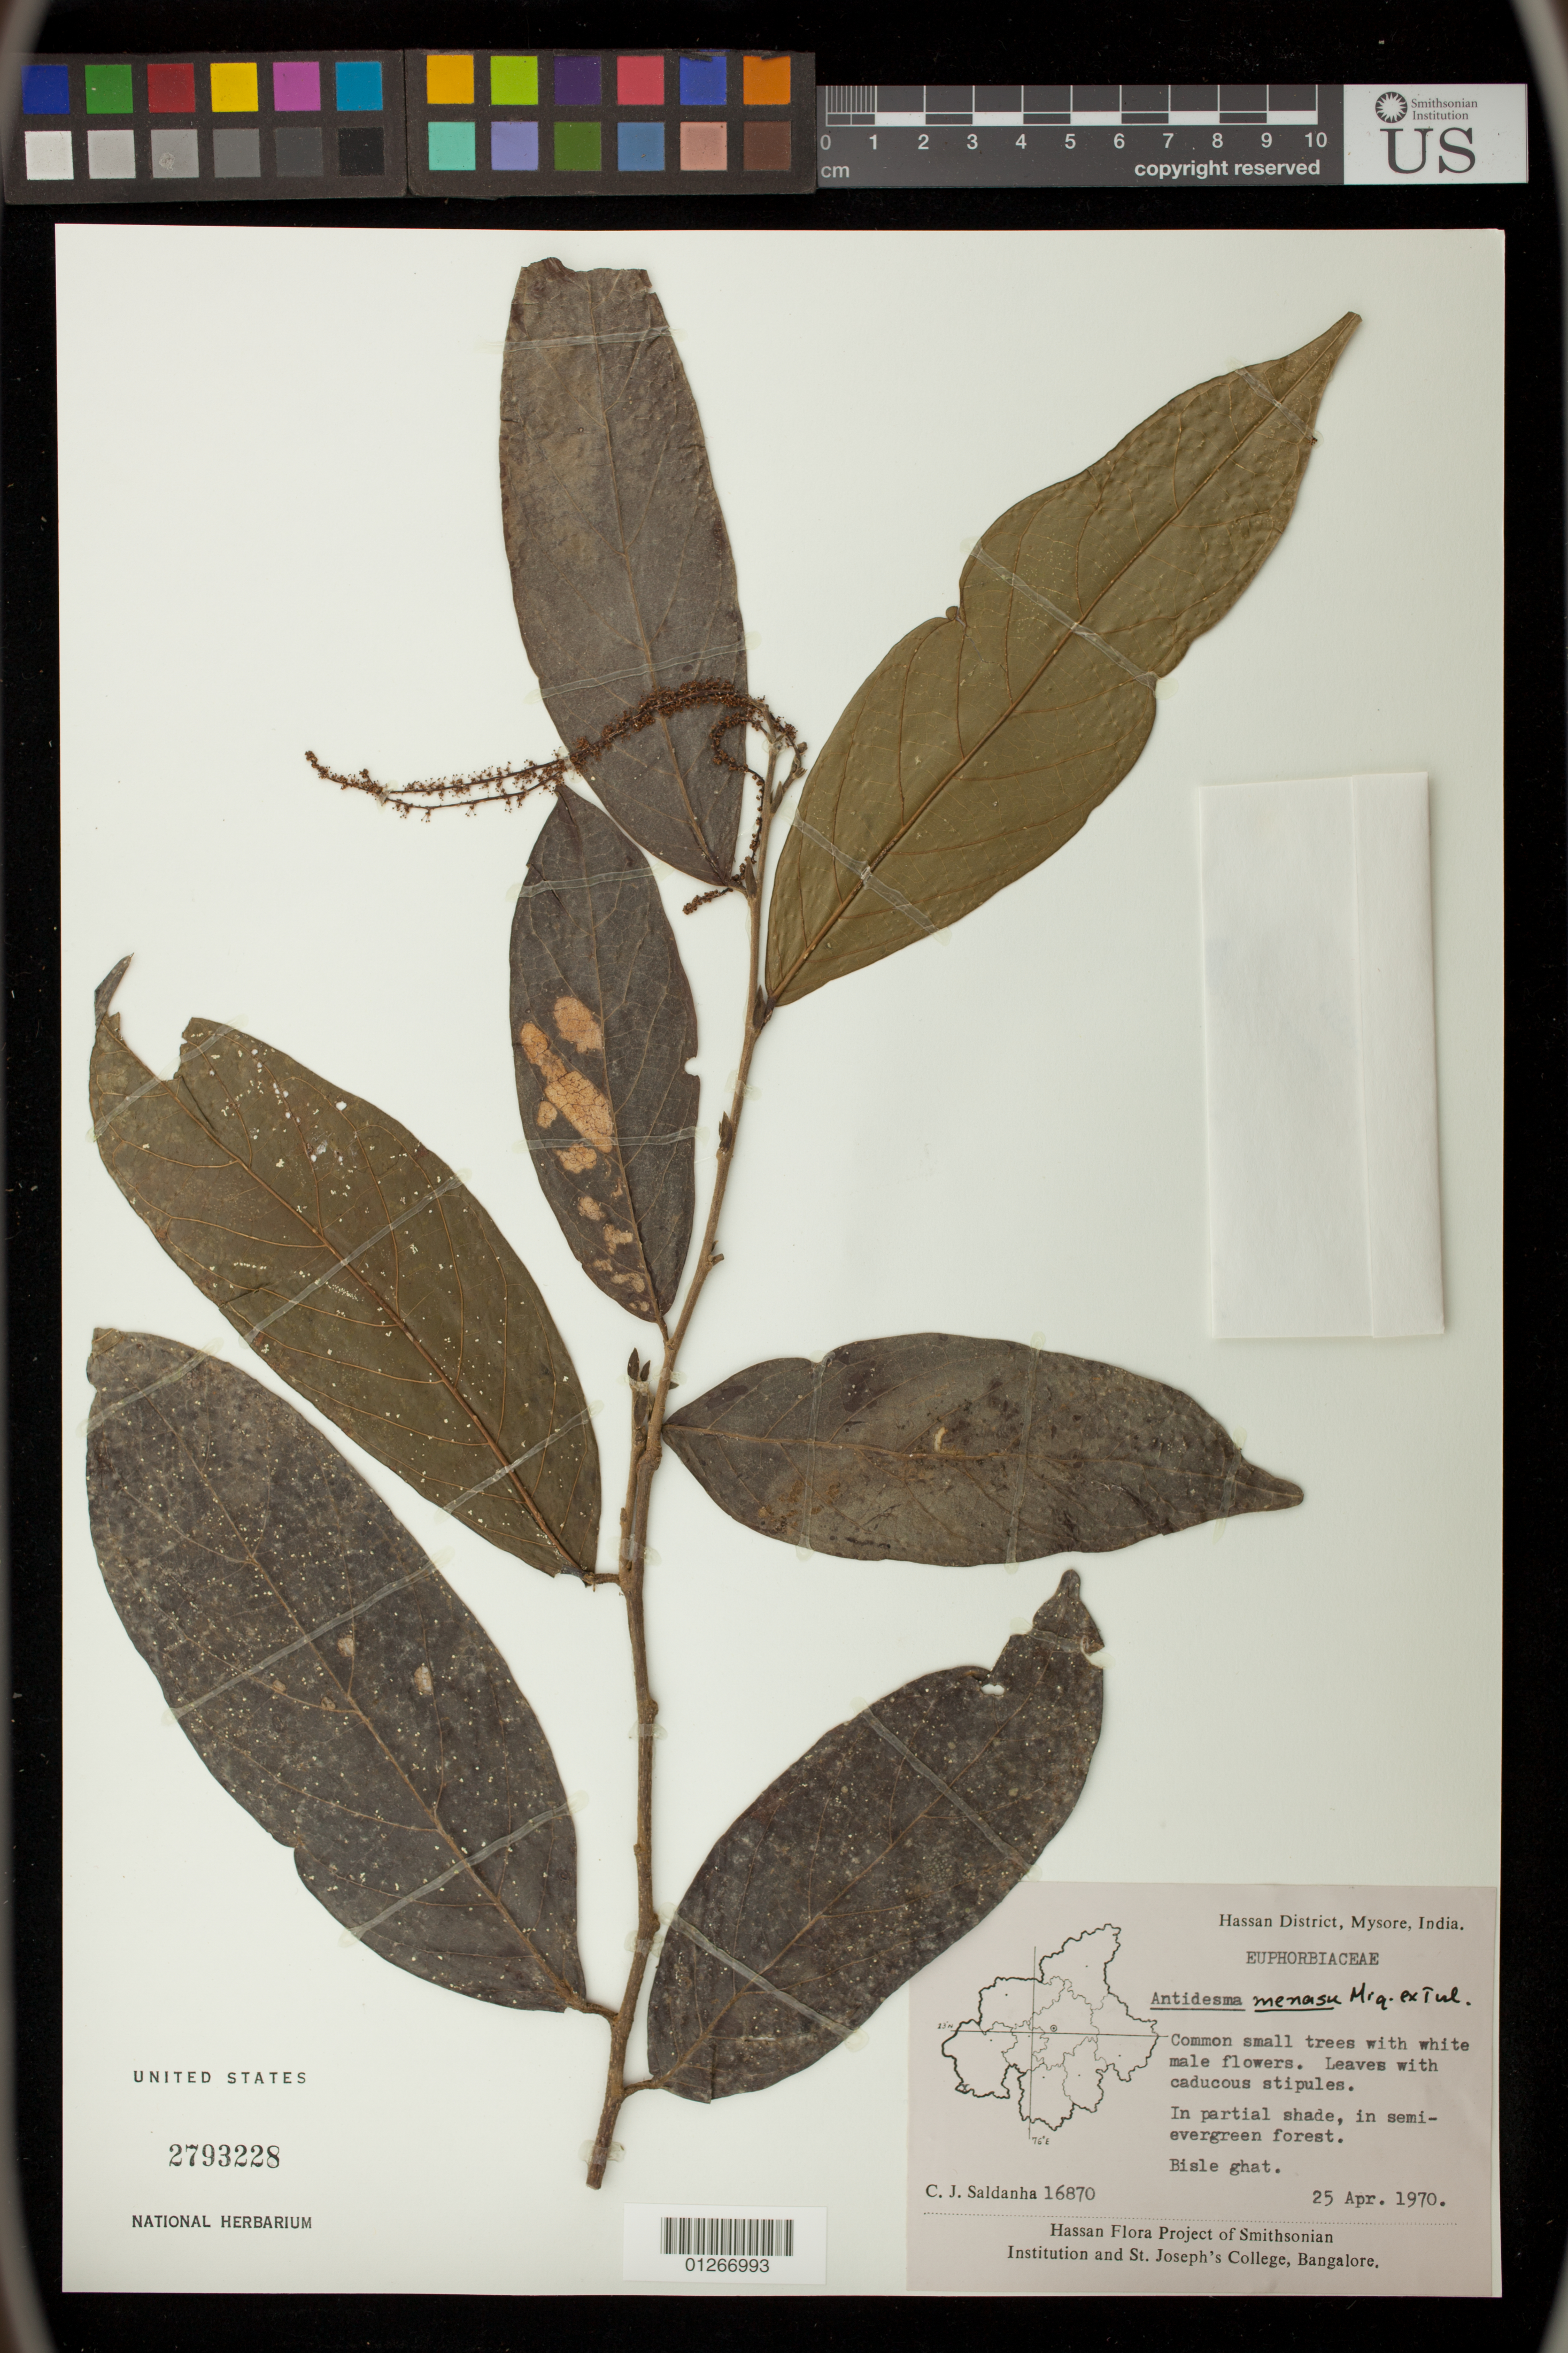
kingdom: Plantae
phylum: Tracheophyta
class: Magnoliopsida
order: Malpighiales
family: Phyllanthaceae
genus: Antidesma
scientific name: Antidesma menasu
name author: Miq. ex Tul.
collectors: C. J. Saldanha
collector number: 16870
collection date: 1970-04-25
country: India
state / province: Karnataka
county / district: Mysore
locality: Hassan District, Bisle ghat.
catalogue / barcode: US 2793228